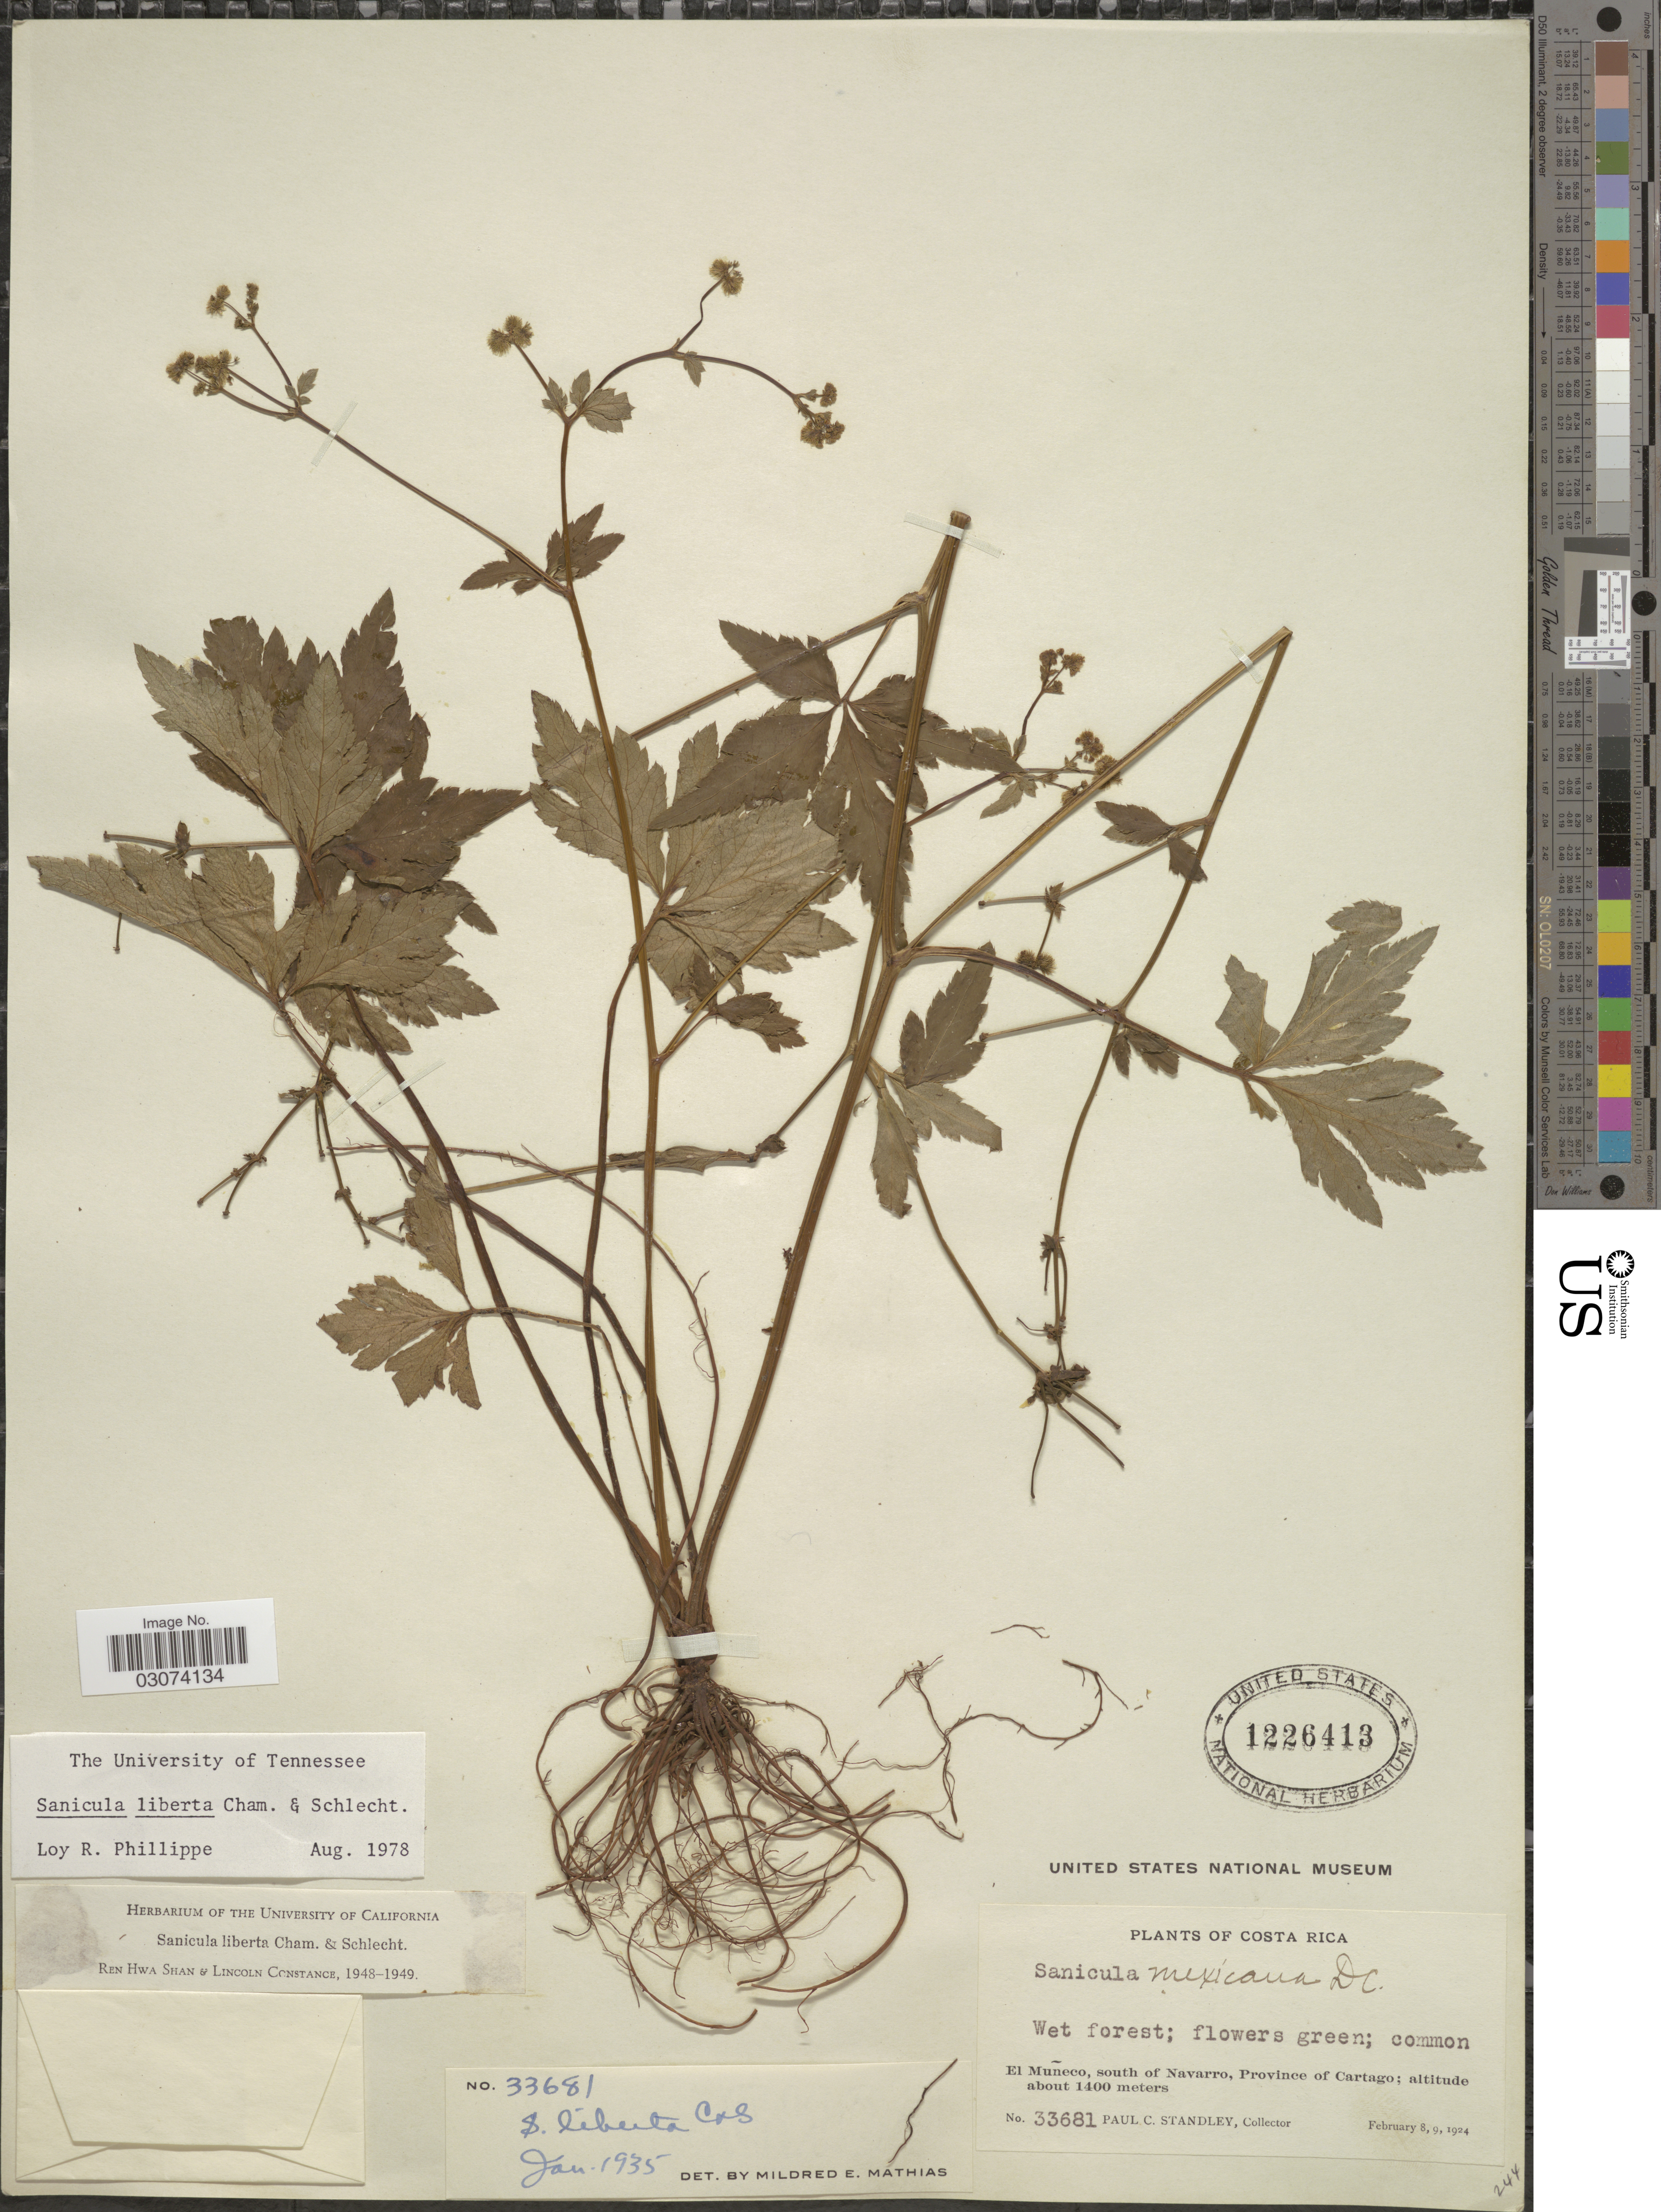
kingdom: Plantae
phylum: Tracheophyta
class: Magnoliopsida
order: Apiales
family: Apiaceae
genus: Sanicula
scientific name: Sanicula liberta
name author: Cham. & Schltdl.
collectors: P. C. Standley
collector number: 33681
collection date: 1924-02-08/1924-02-09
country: Costa Rica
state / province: Cartago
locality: El Muñeco, south of Navarro.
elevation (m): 1400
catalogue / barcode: US 1226413